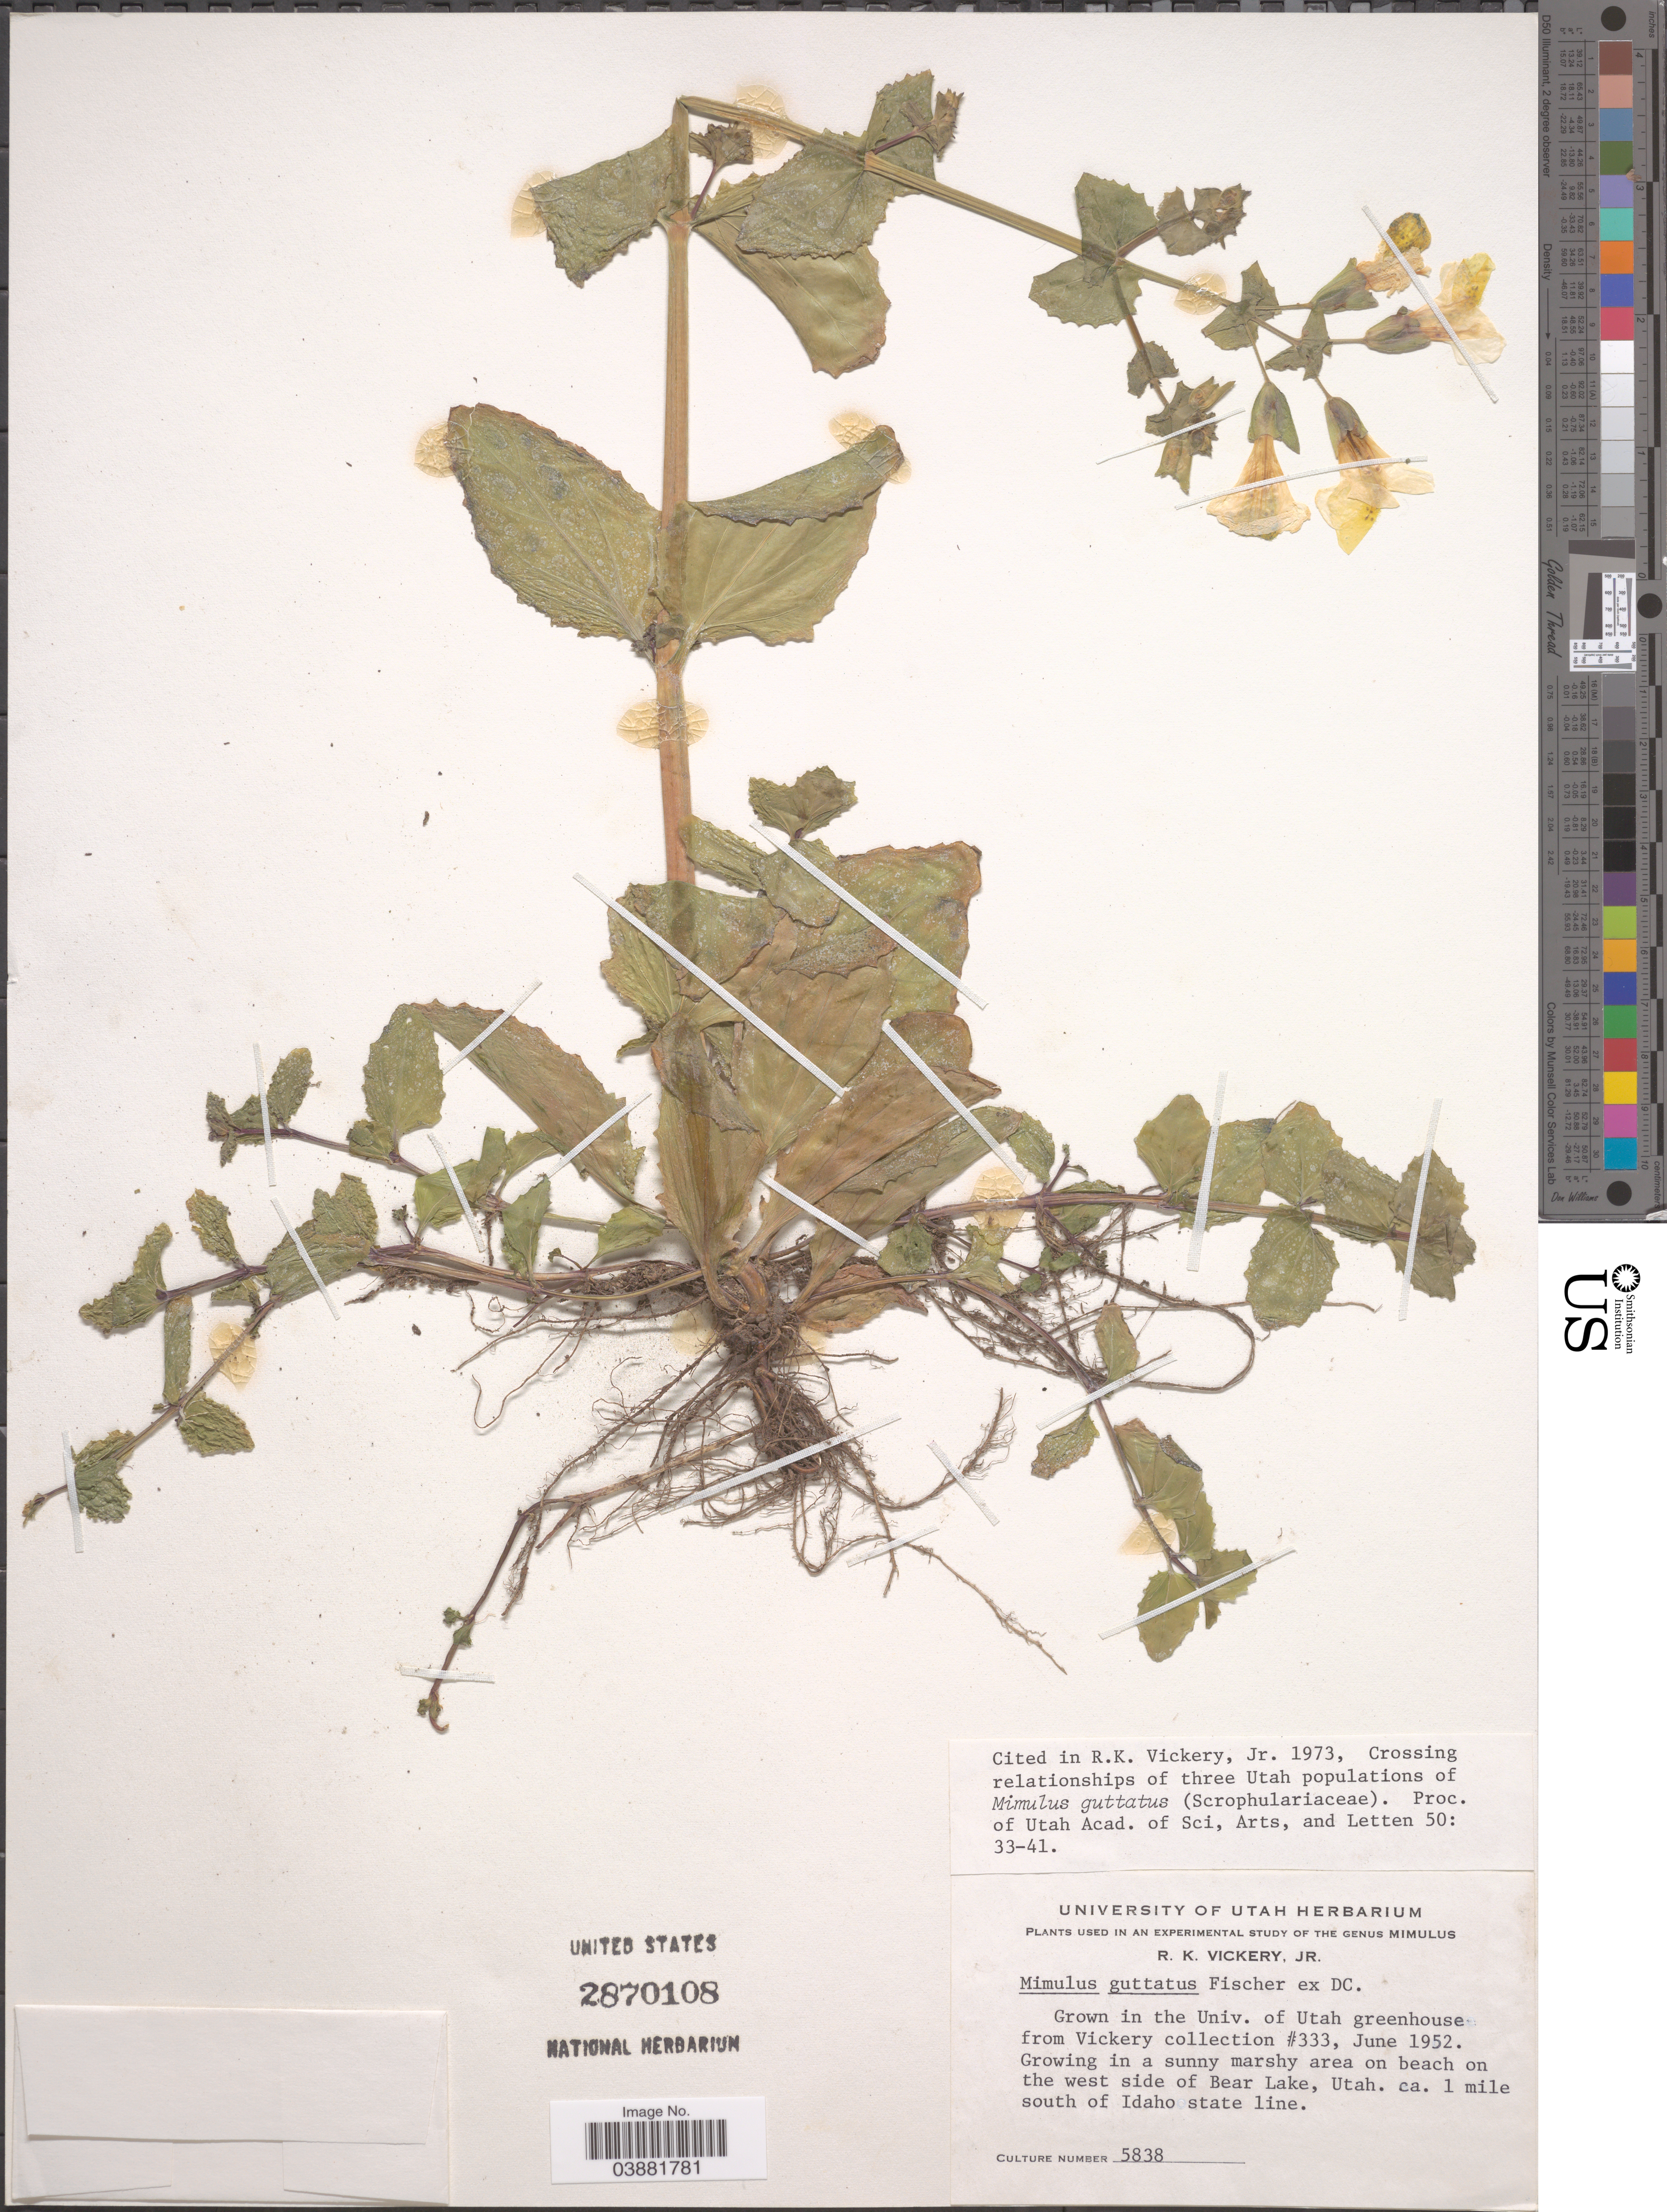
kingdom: Plantae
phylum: Tracheophyta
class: Magnoliopsida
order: Lamiales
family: Phrymaceae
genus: Mimulus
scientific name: Mimulus guttatus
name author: DC.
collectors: R. Vickery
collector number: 333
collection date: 1952-06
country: United States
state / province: Utah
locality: In the Univ. of Utah greenhouse. The west side of Bear Lake, ca. 1 mile south of Idaho state line.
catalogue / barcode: US 2870108